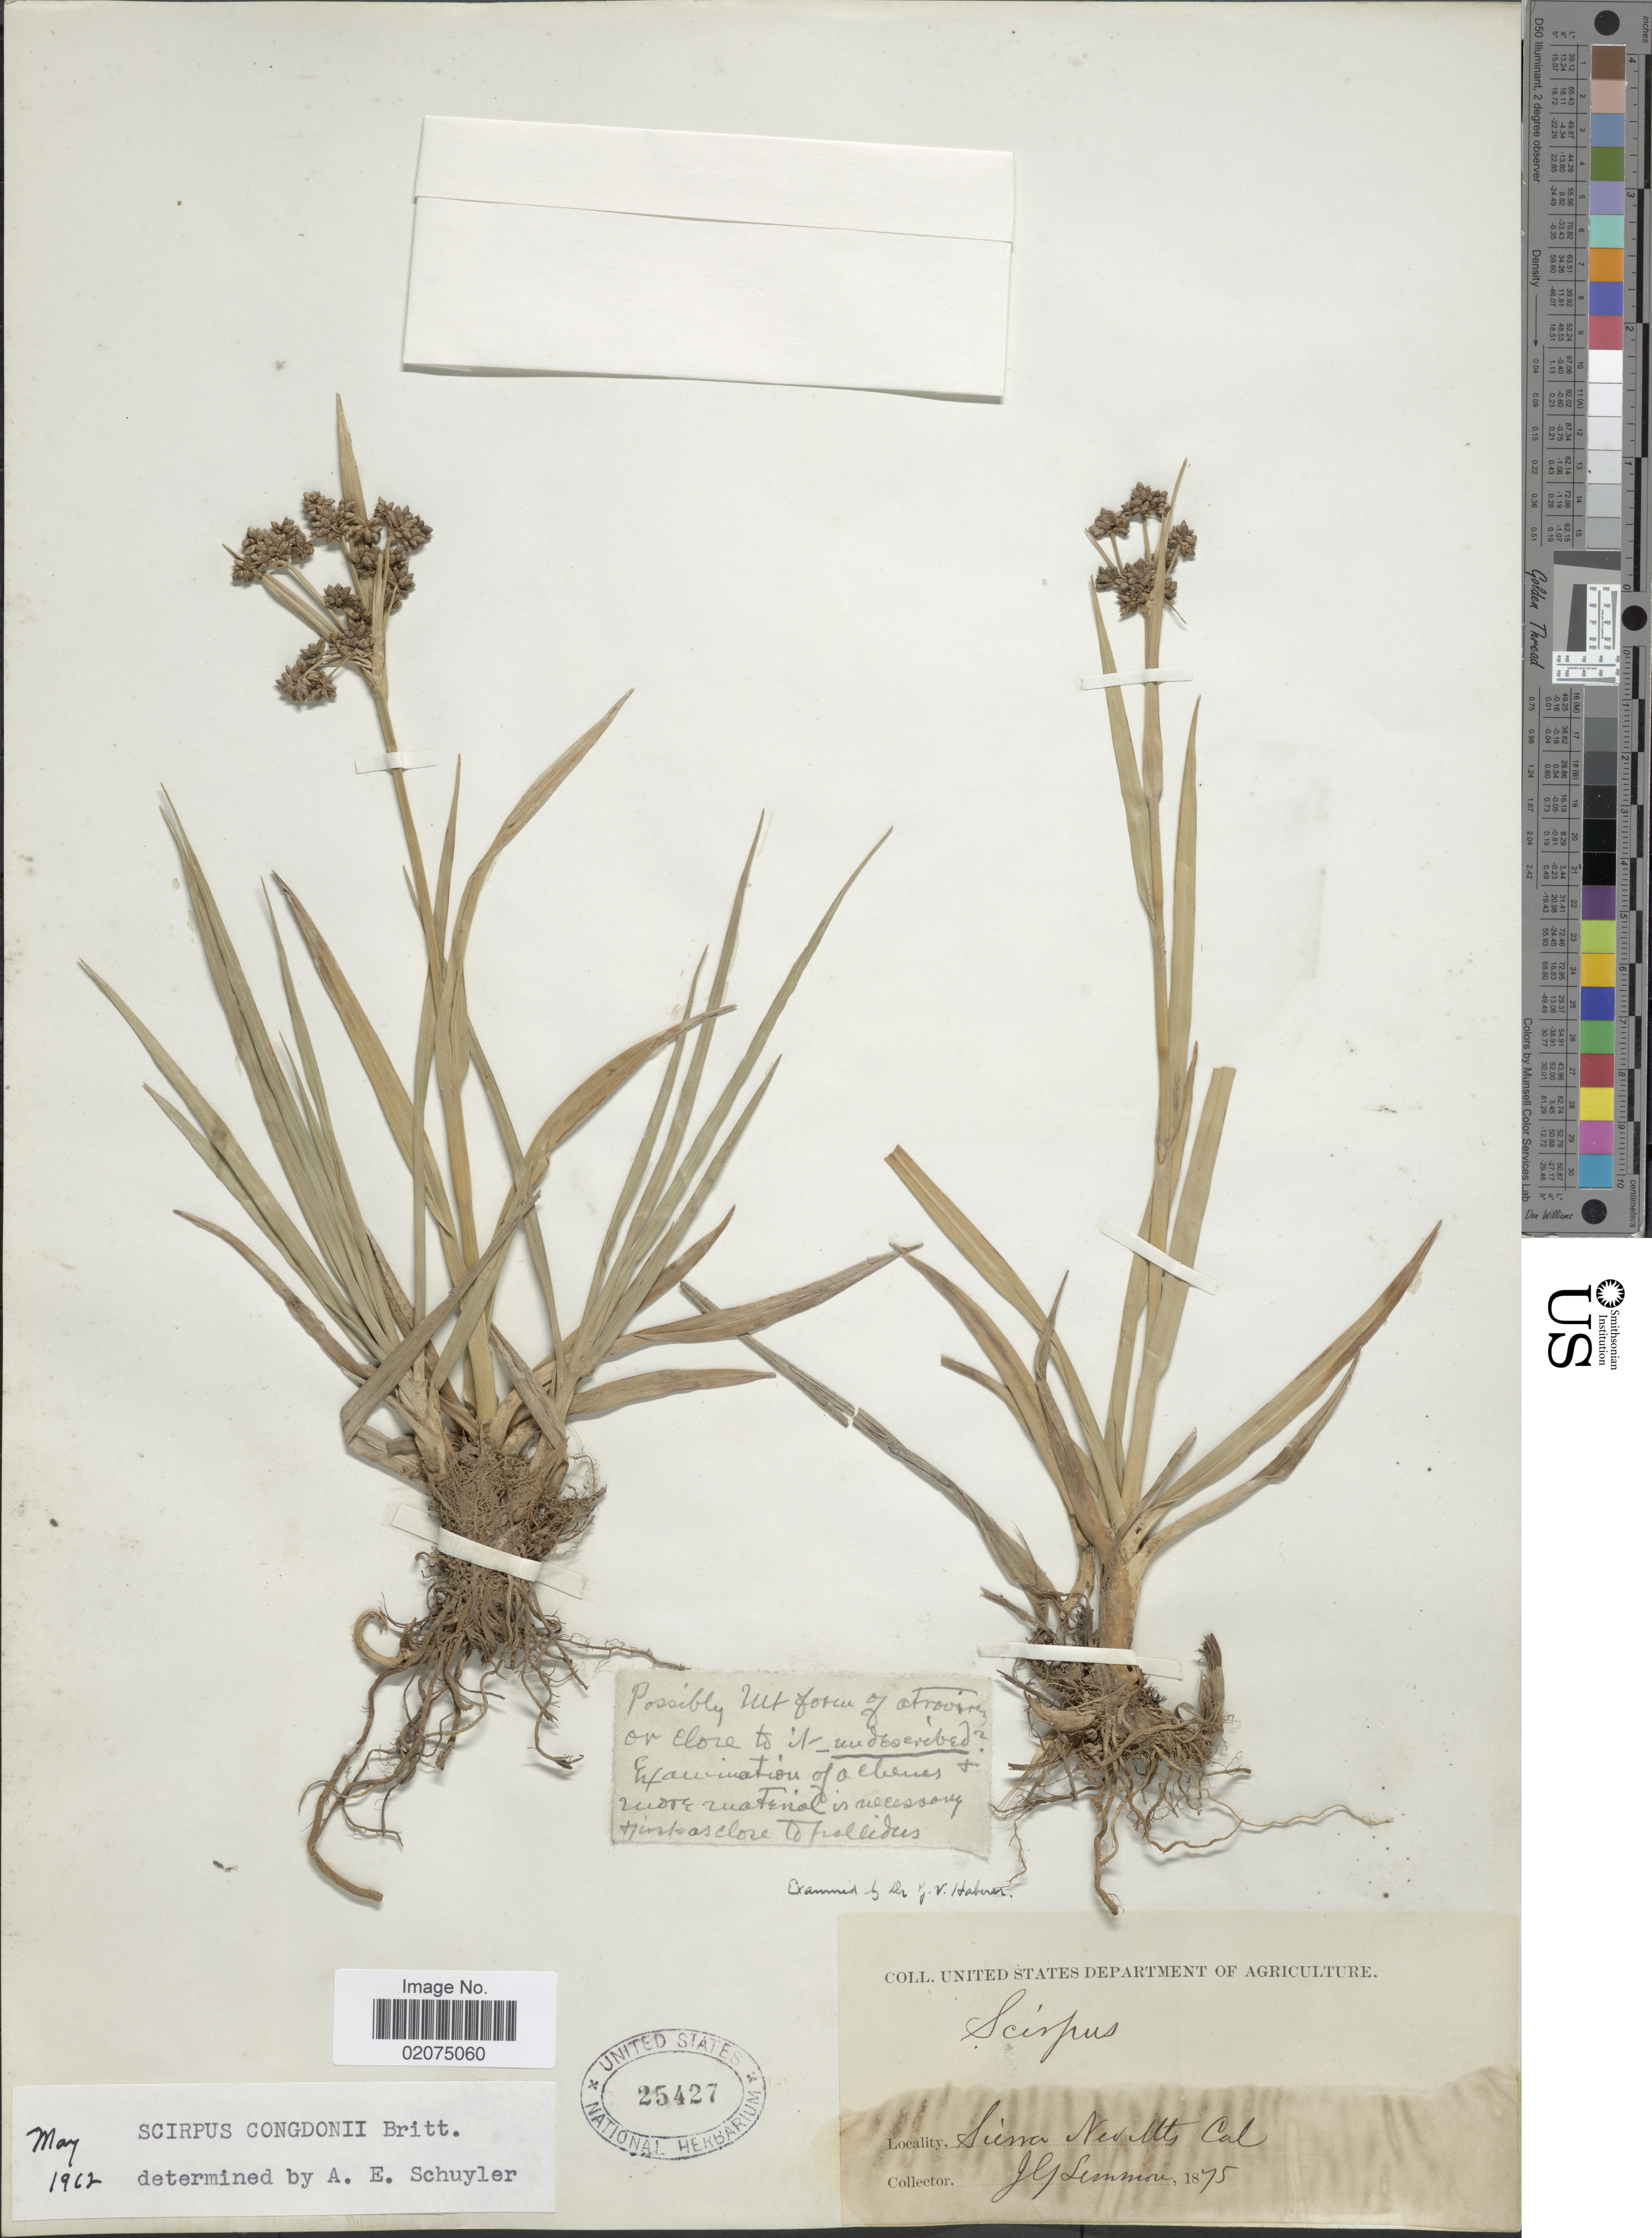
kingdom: Plantae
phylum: Tracheophyta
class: Liliopsida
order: Poales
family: Cyperaceae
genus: Scirpus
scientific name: Scirpus congdonii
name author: Britton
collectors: J. Lemmon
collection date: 1875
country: United States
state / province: California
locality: Sierra Nev. Mts, Cal.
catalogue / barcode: US 25427